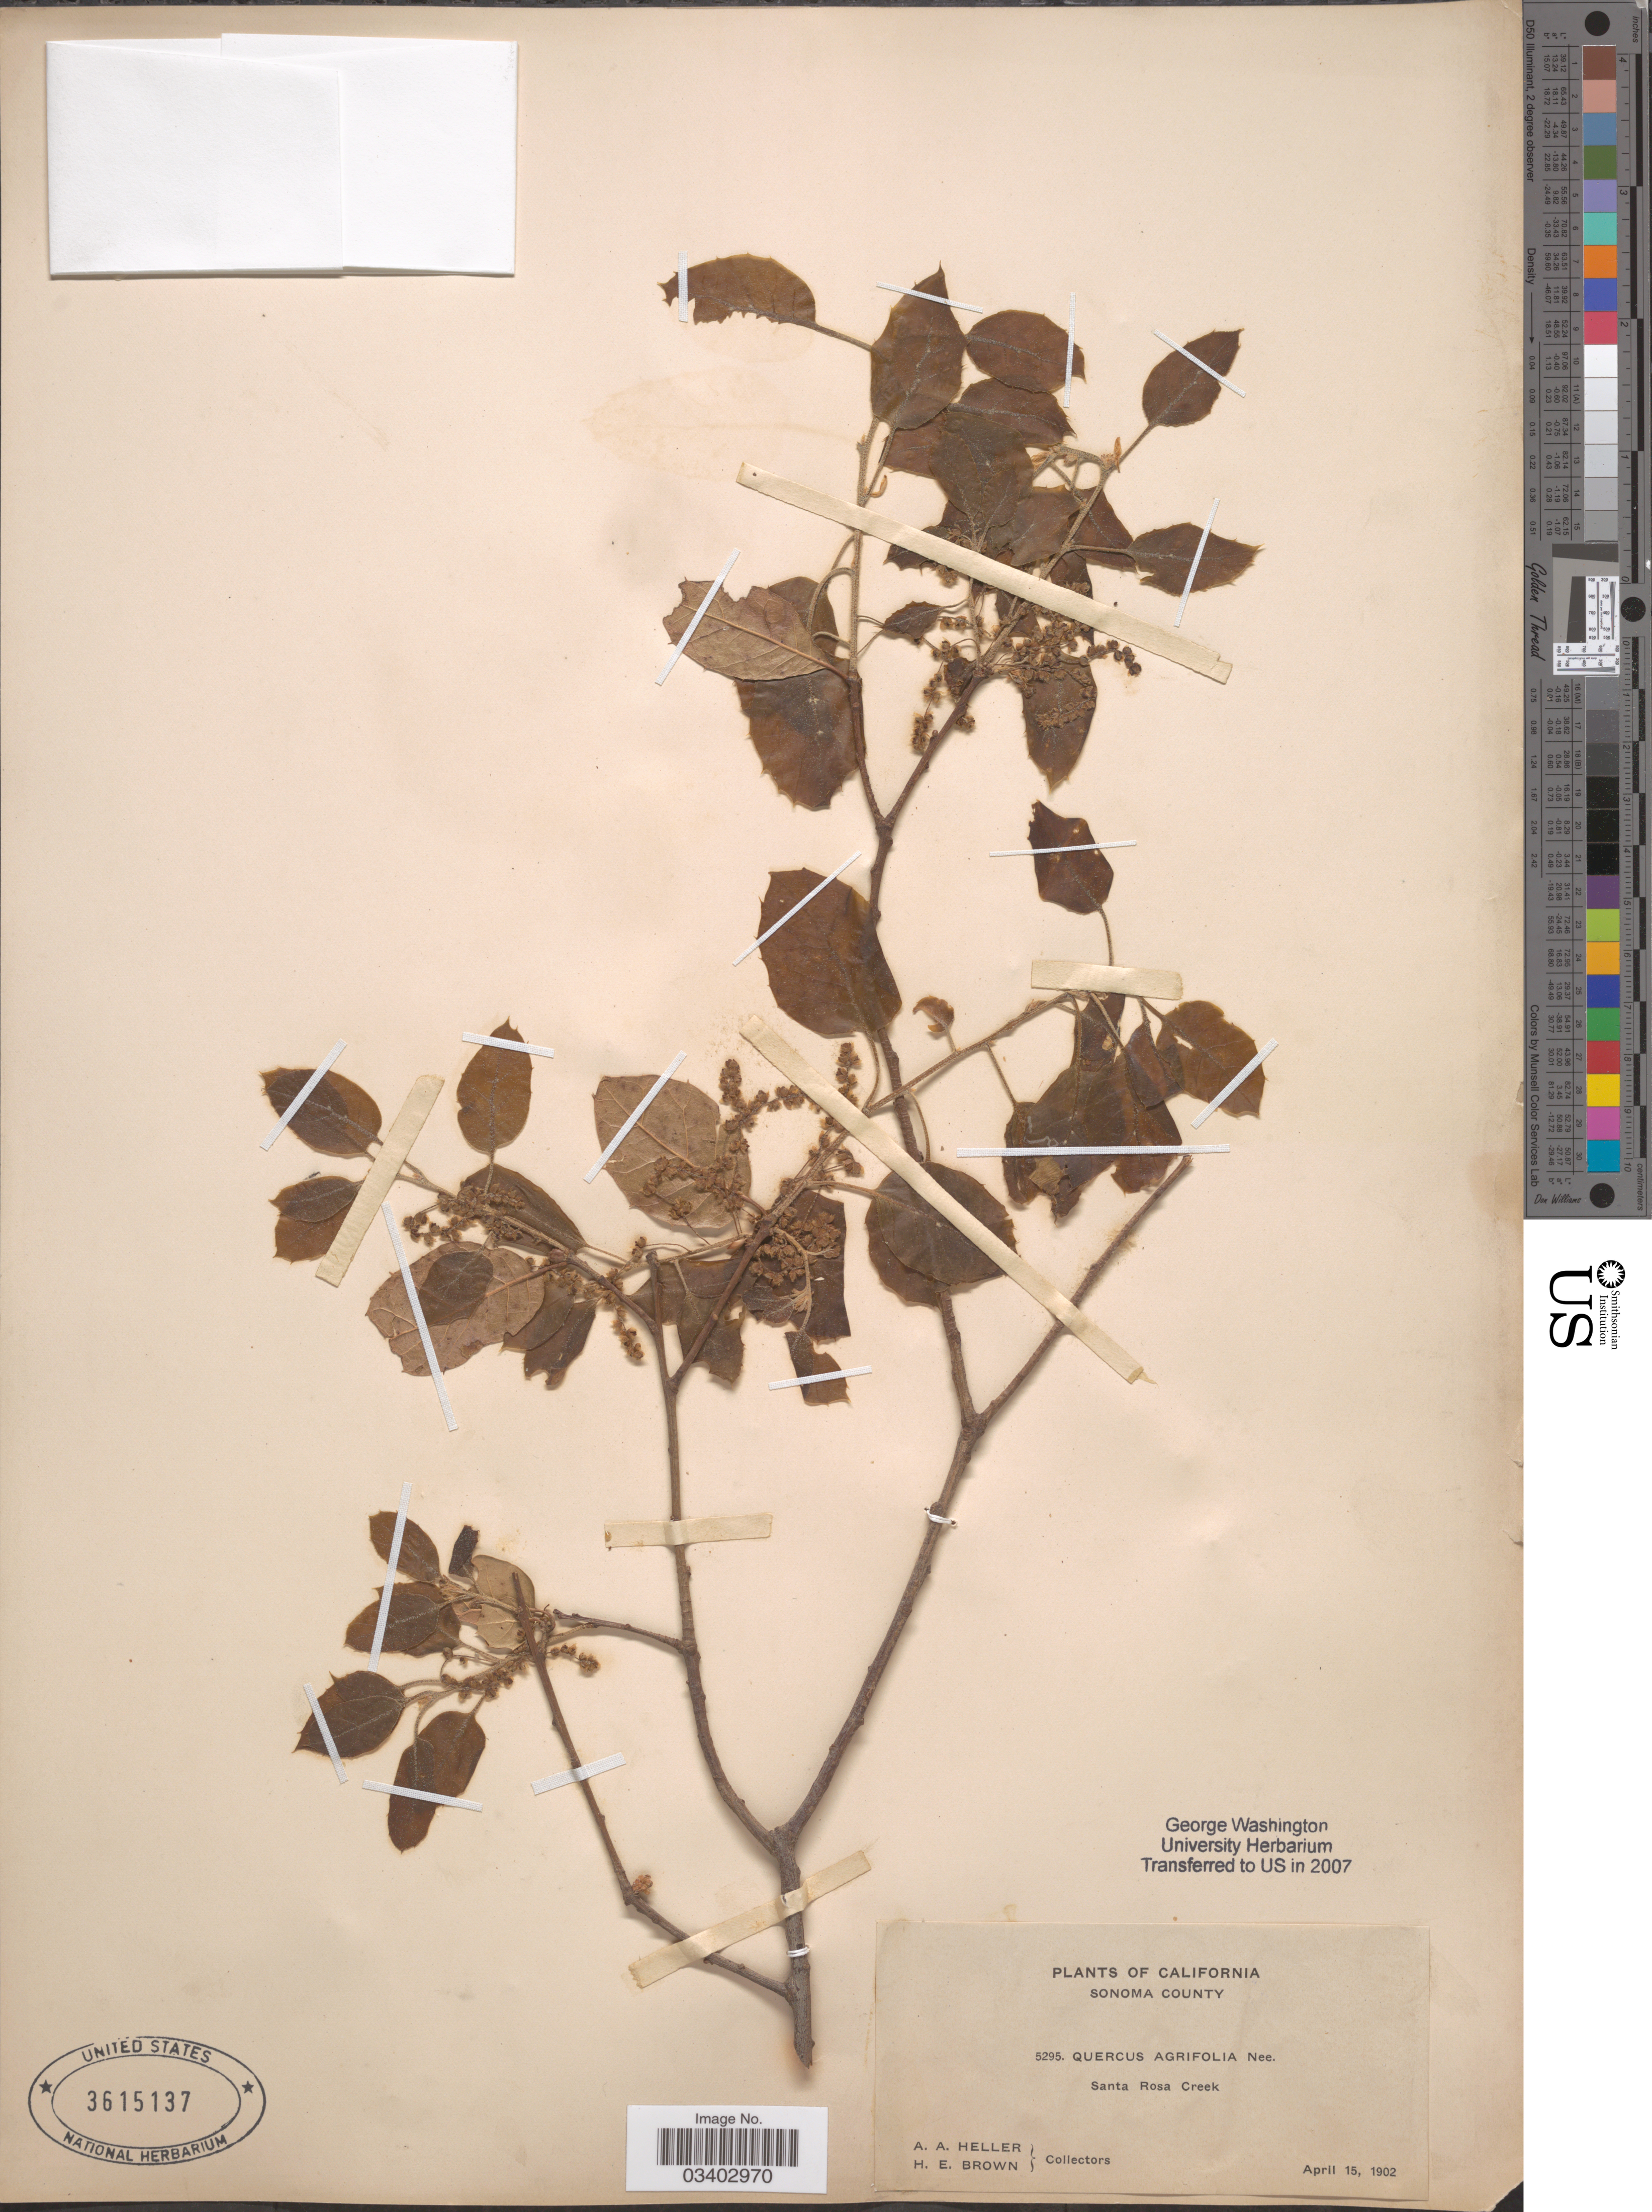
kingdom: Plantae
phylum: Tracheophyta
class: Magnoliopsida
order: Fagales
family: Fagaceae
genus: Quercus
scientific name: Quercus agrifolia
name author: Née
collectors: A. A. Heller & H. E. Brown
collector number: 5295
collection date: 1902-04-15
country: United States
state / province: California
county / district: Sonoma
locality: Sonoma County. Santa Rosa Creek.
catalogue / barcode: US 3615137